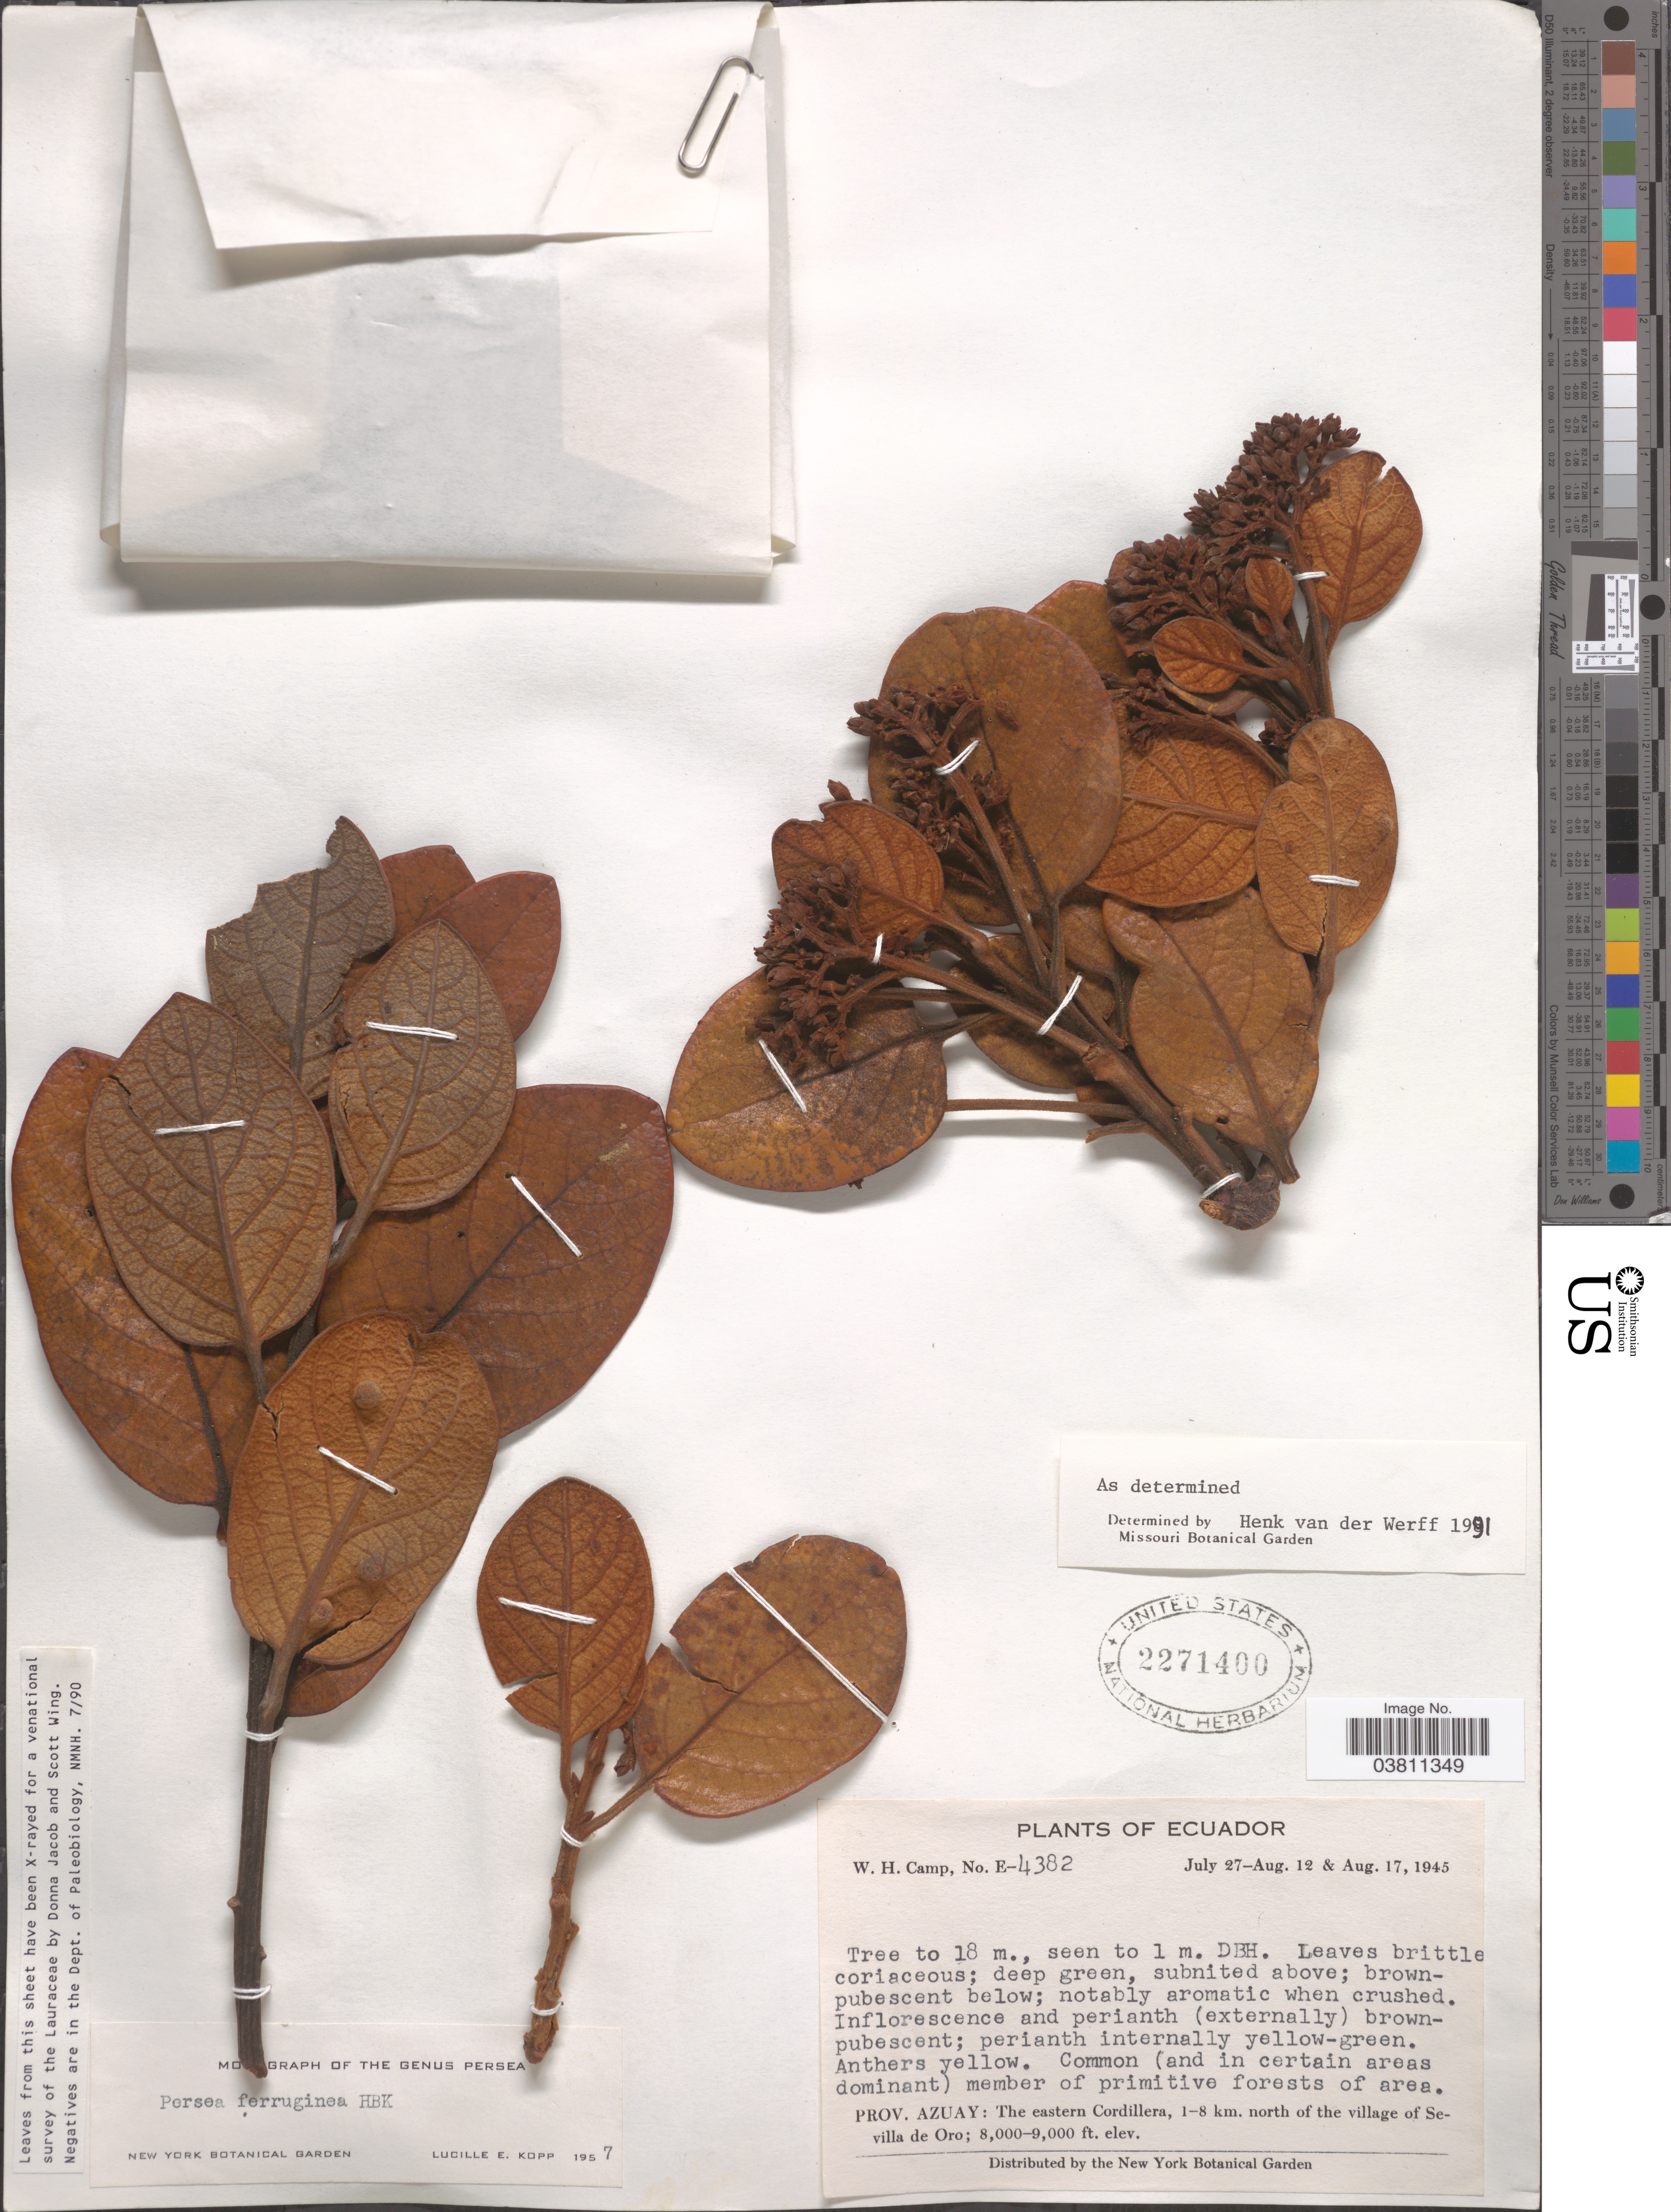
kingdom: Plantae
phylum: Tracheophyta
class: Magnoliopsida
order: Laurales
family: Lauraceae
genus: Persea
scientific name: Persea ferruginea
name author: Kunth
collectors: W. H. Camp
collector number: E-4382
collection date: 1945-07-27/1945-08-17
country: Ecuador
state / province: Azuay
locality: The eastern Cordillera, 1-8 km. north of the village of Sevilla de Oro.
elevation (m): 2438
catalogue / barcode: US 2271400